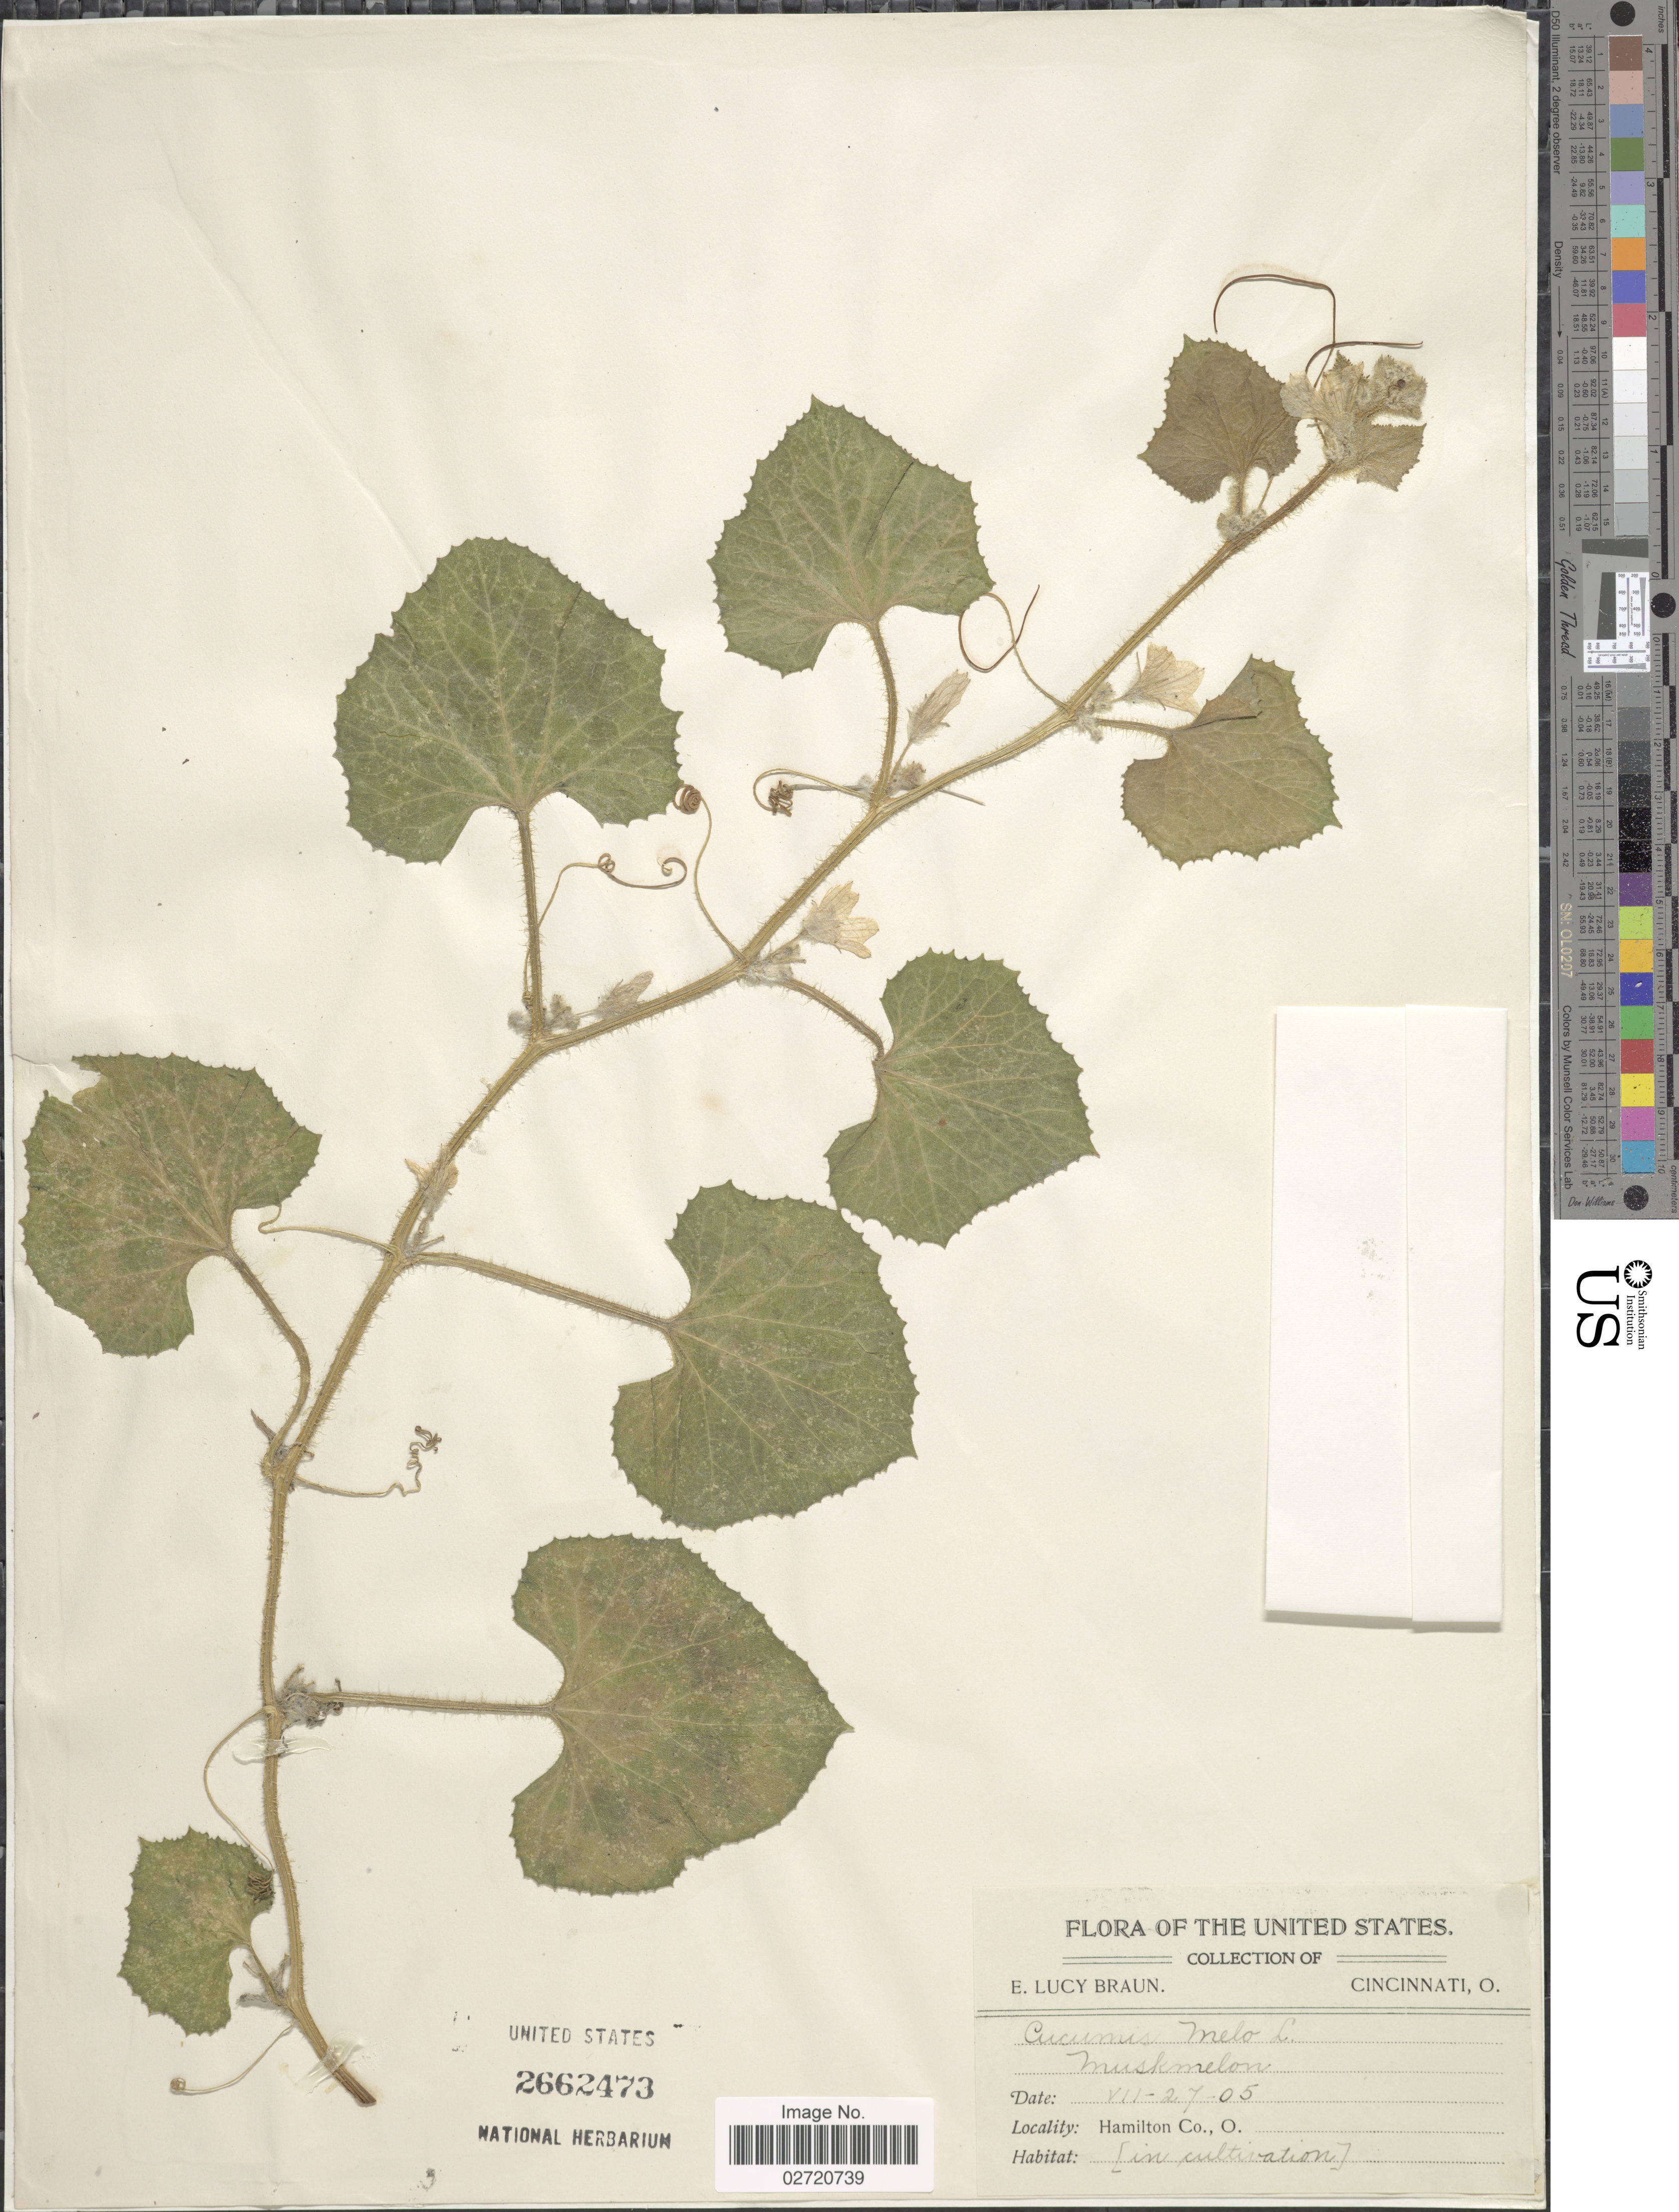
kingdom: Plantae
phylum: Tracheophyta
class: Magnoliopsida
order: Cucurbitales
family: Cucurbitaceae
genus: Cucumis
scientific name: Cucumis melo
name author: L.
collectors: E. L. Braun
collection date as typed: Transcribed d/m/y: 27/7/5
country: United States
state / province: Ohio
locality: Hamilton Co.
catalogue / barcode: US 2662473